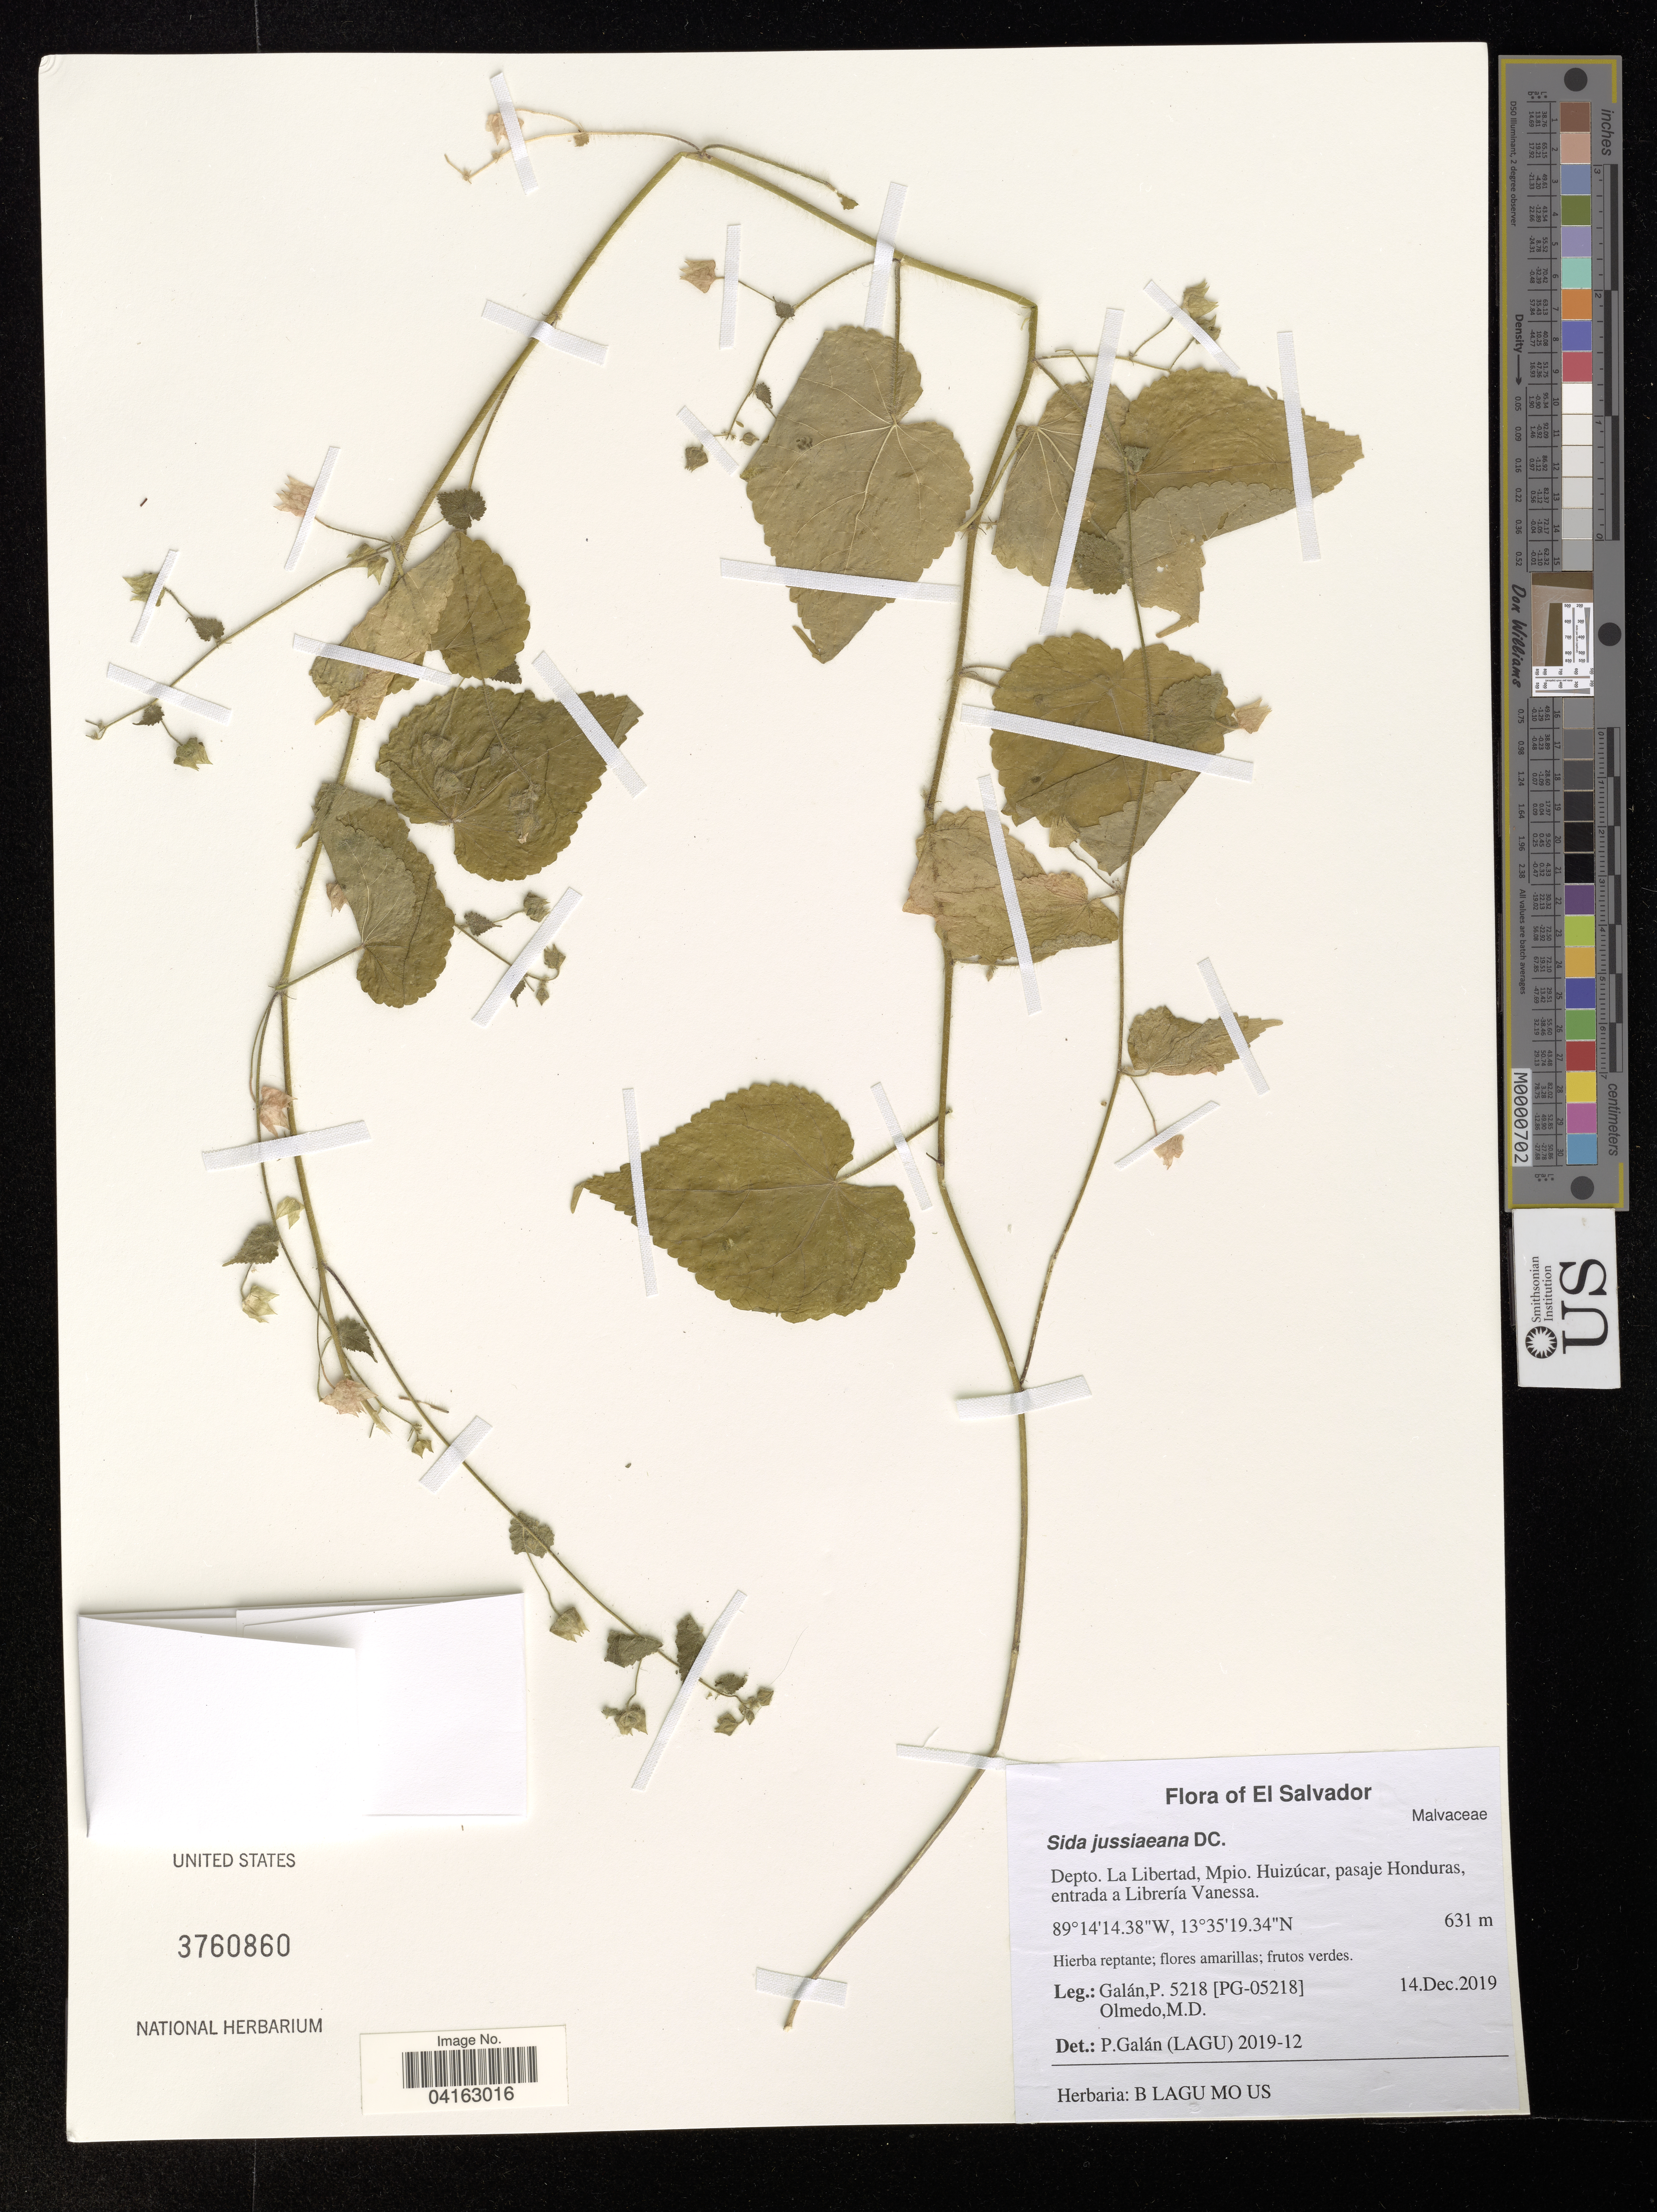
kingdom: Plantae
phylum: Tracheophyta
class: Magnoliopsida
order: Malvales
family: Malvaceae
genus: Sida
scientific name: Sida jussiaeana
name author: DC.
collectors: P. Galan & M. Olmedo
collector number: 5218 / [PG-05218]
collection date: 2019-12-14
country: El Salvador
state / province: La Libertad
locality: Depto. La Libertad, Mpio. Huizúcar, pasaje Honduras, entrada a Librería Vanessa.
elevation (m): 631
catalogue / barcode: US 3760860